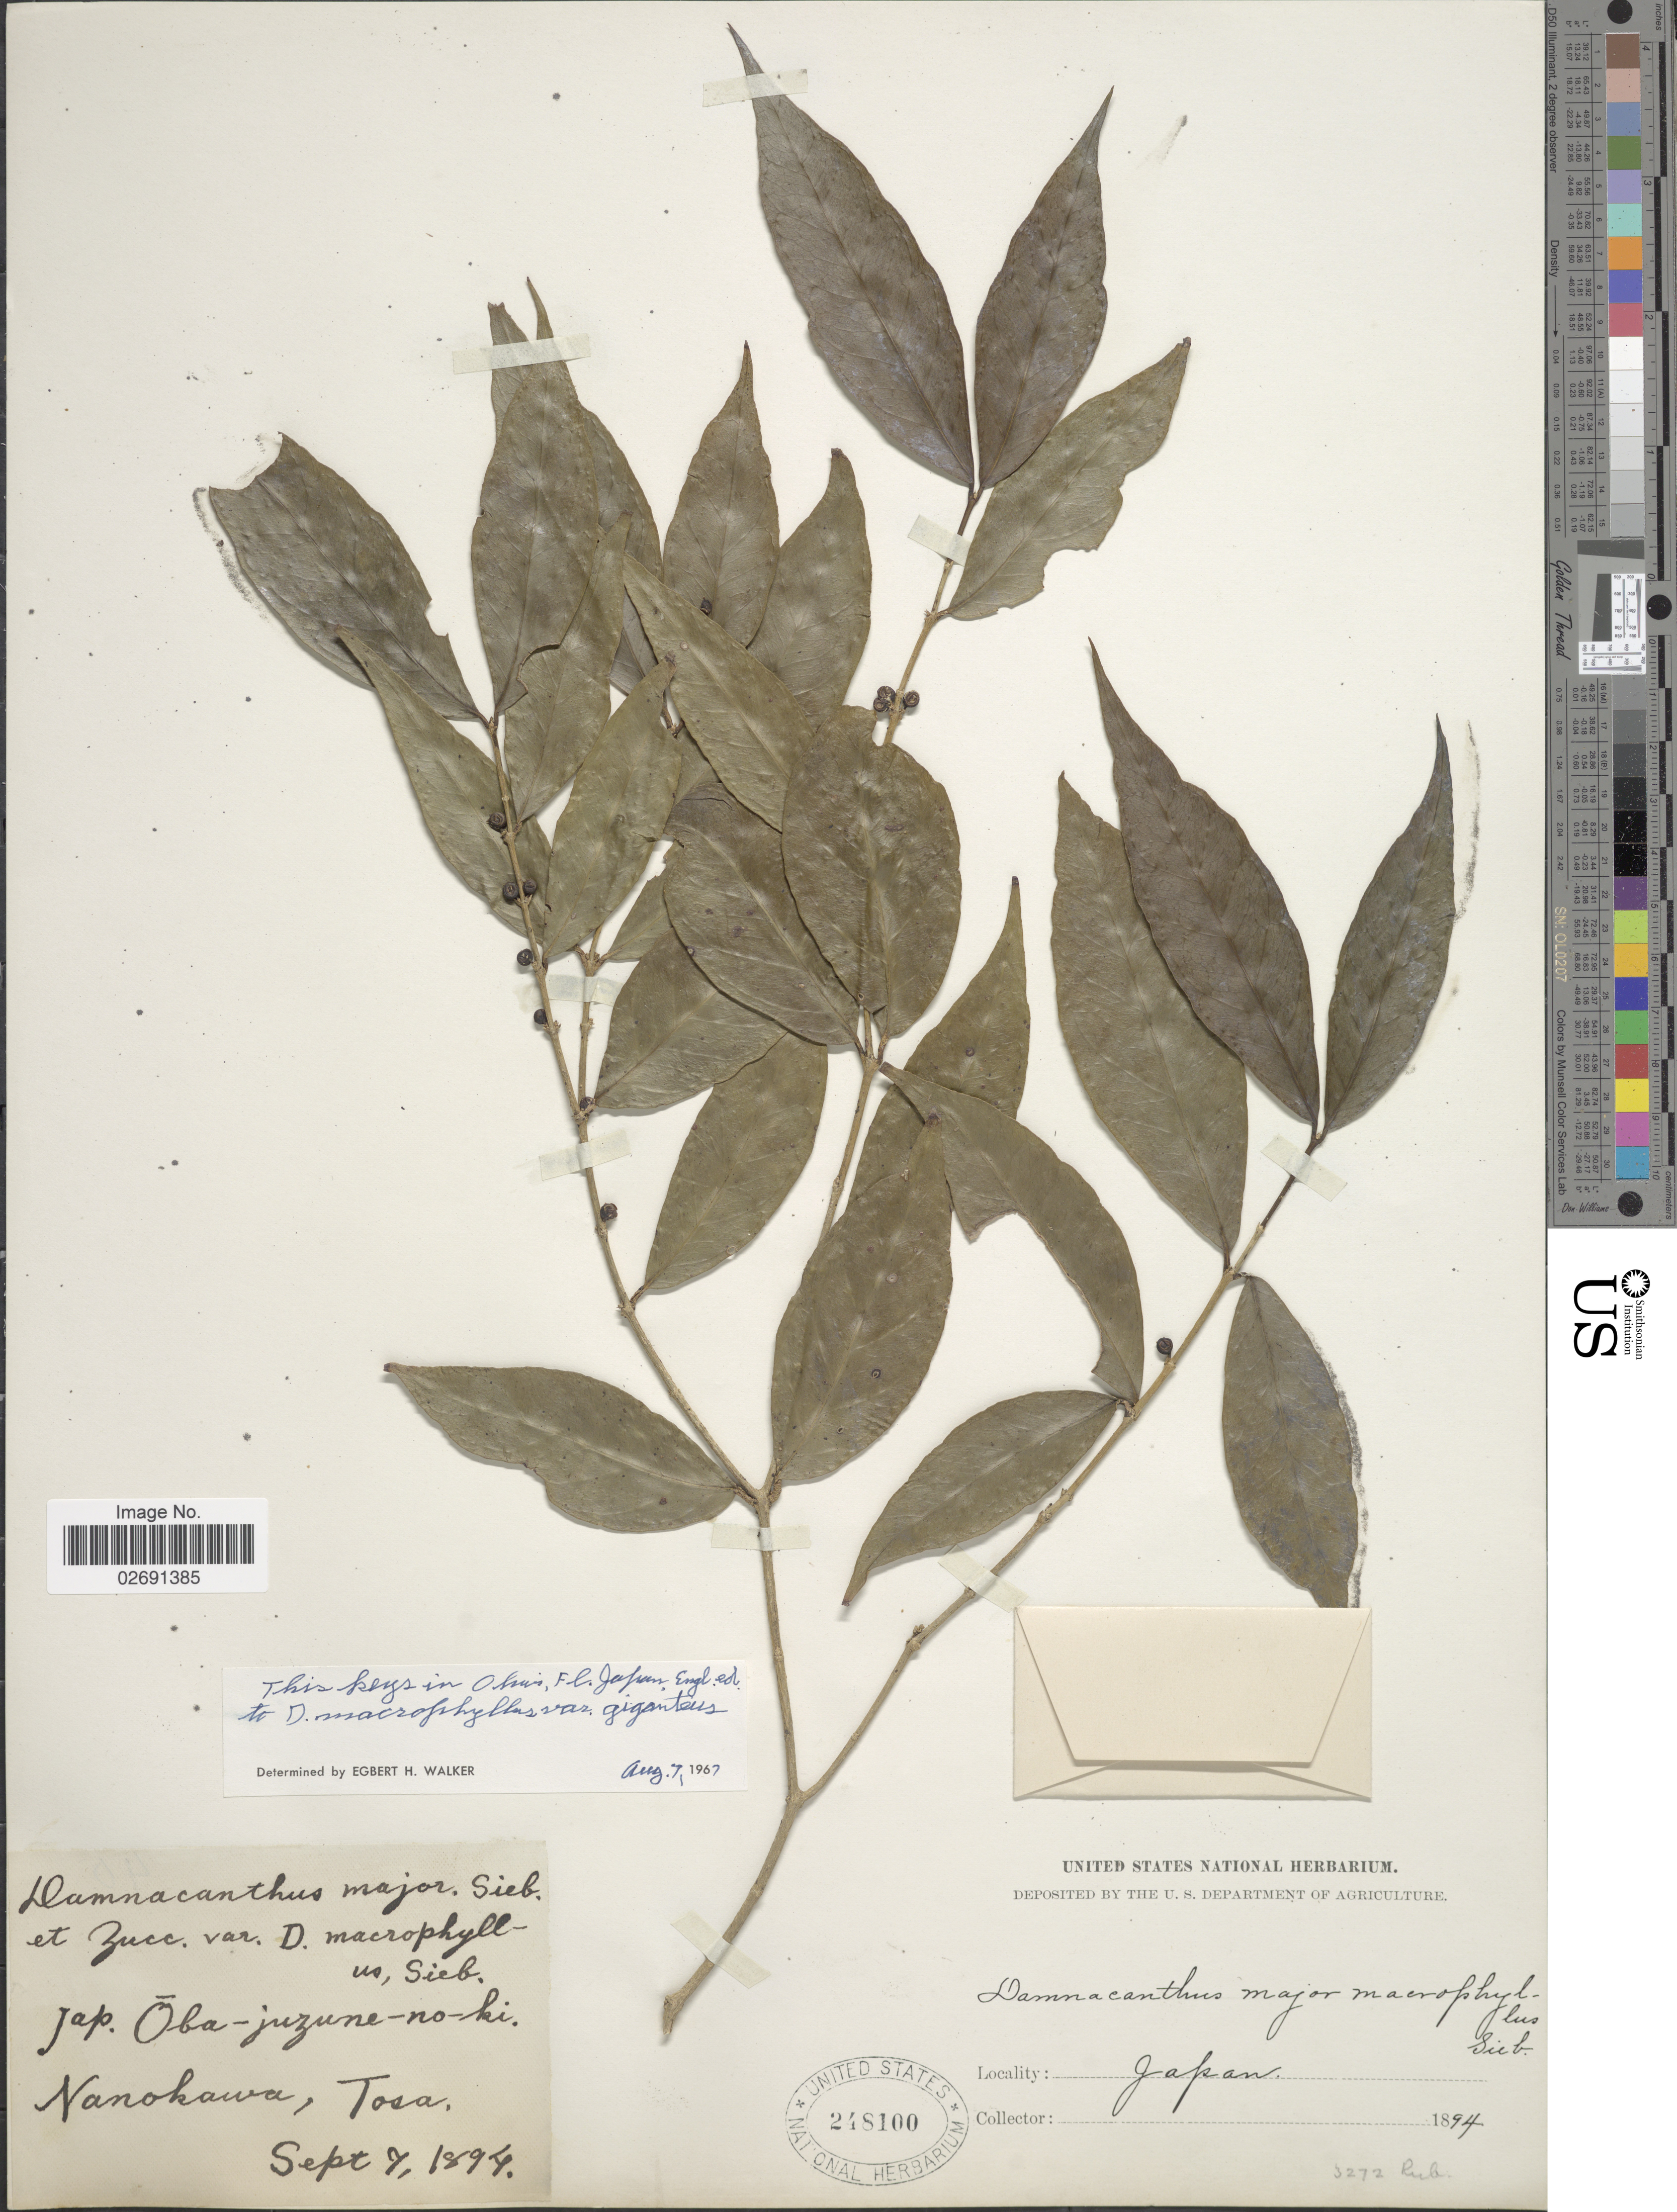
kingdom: Plantae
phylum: Tracheophyta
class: Magnoliopsida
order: Gentianales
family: Rubiaceae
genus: Damnacanthus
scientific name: Damnacanthus macrophyllus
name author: Siebold ex Miq.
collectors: ex herb. United States National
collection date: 1894-09-07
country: Japan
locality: Oba-juzune-no-ki, Nanokawa, Tosa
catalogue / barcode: US 248100